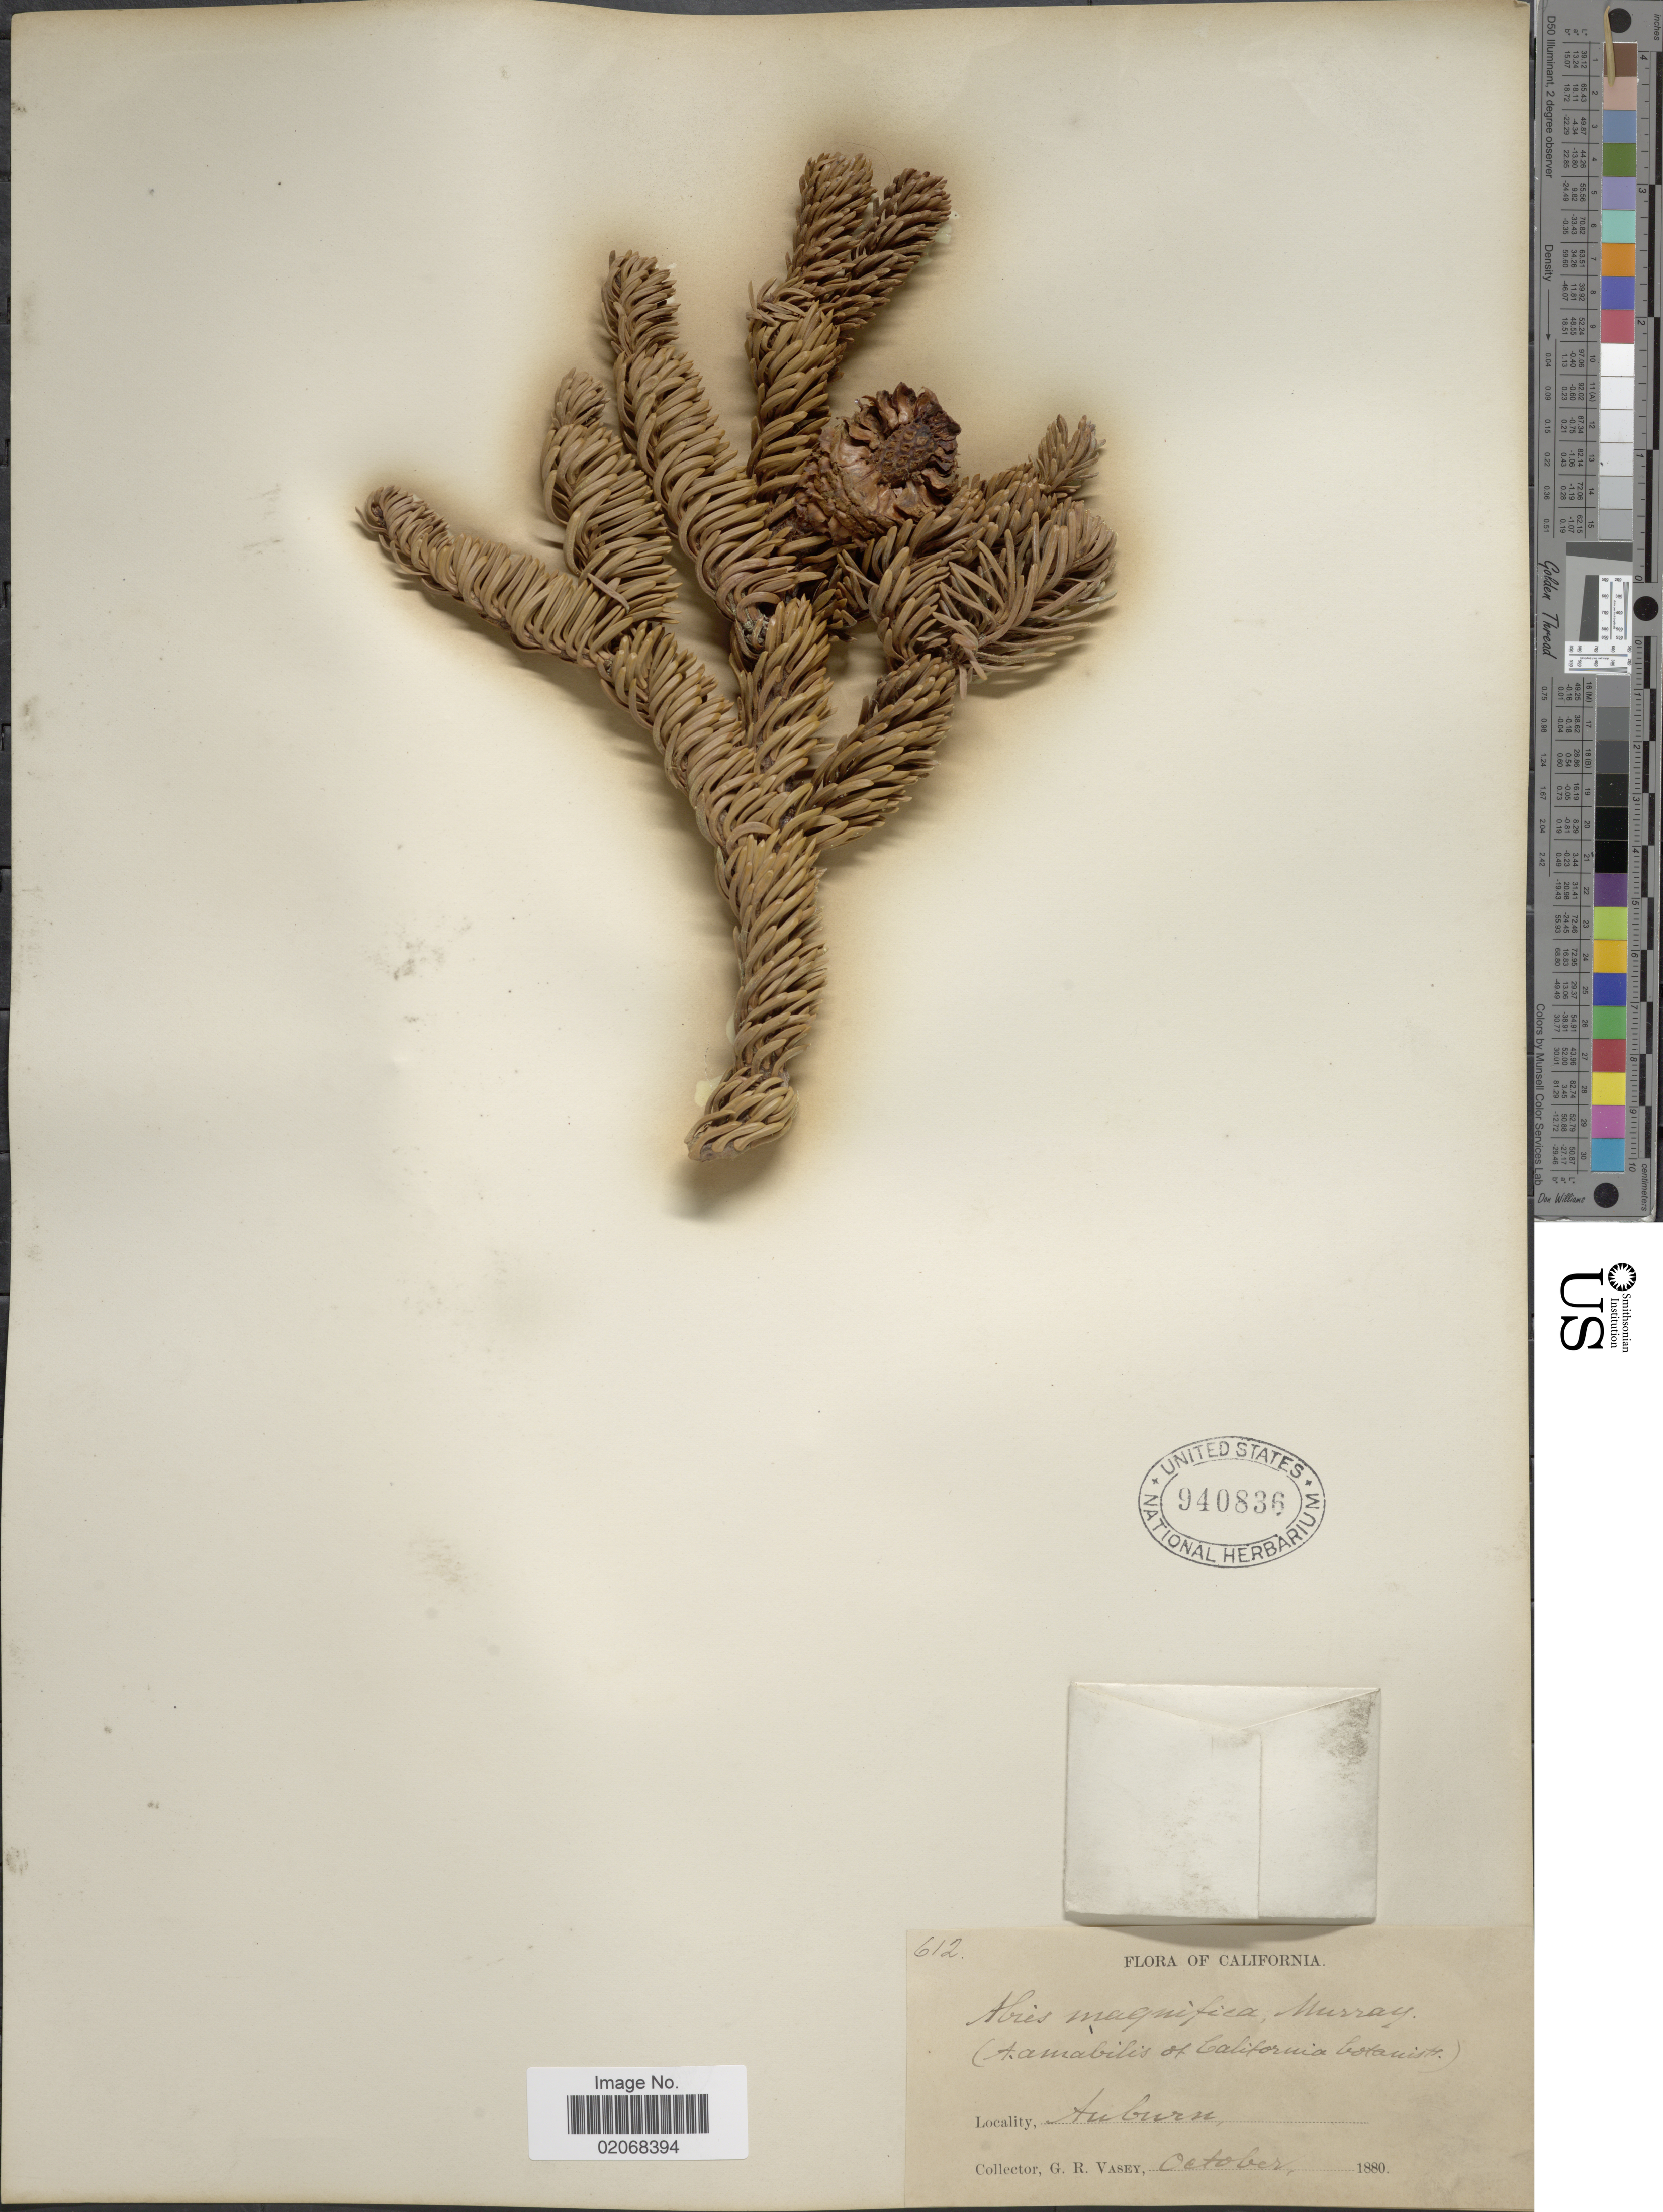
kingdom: Plantae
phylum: Tracheophyta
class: Pinopsida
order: Pinales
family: Pinaceae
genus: Abies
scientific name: Abies magnifica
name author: A. Murray bis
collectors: G. R. Vasey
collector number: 612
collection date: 1880-10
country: United States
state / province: California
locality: Auburn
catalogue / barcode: US 940836